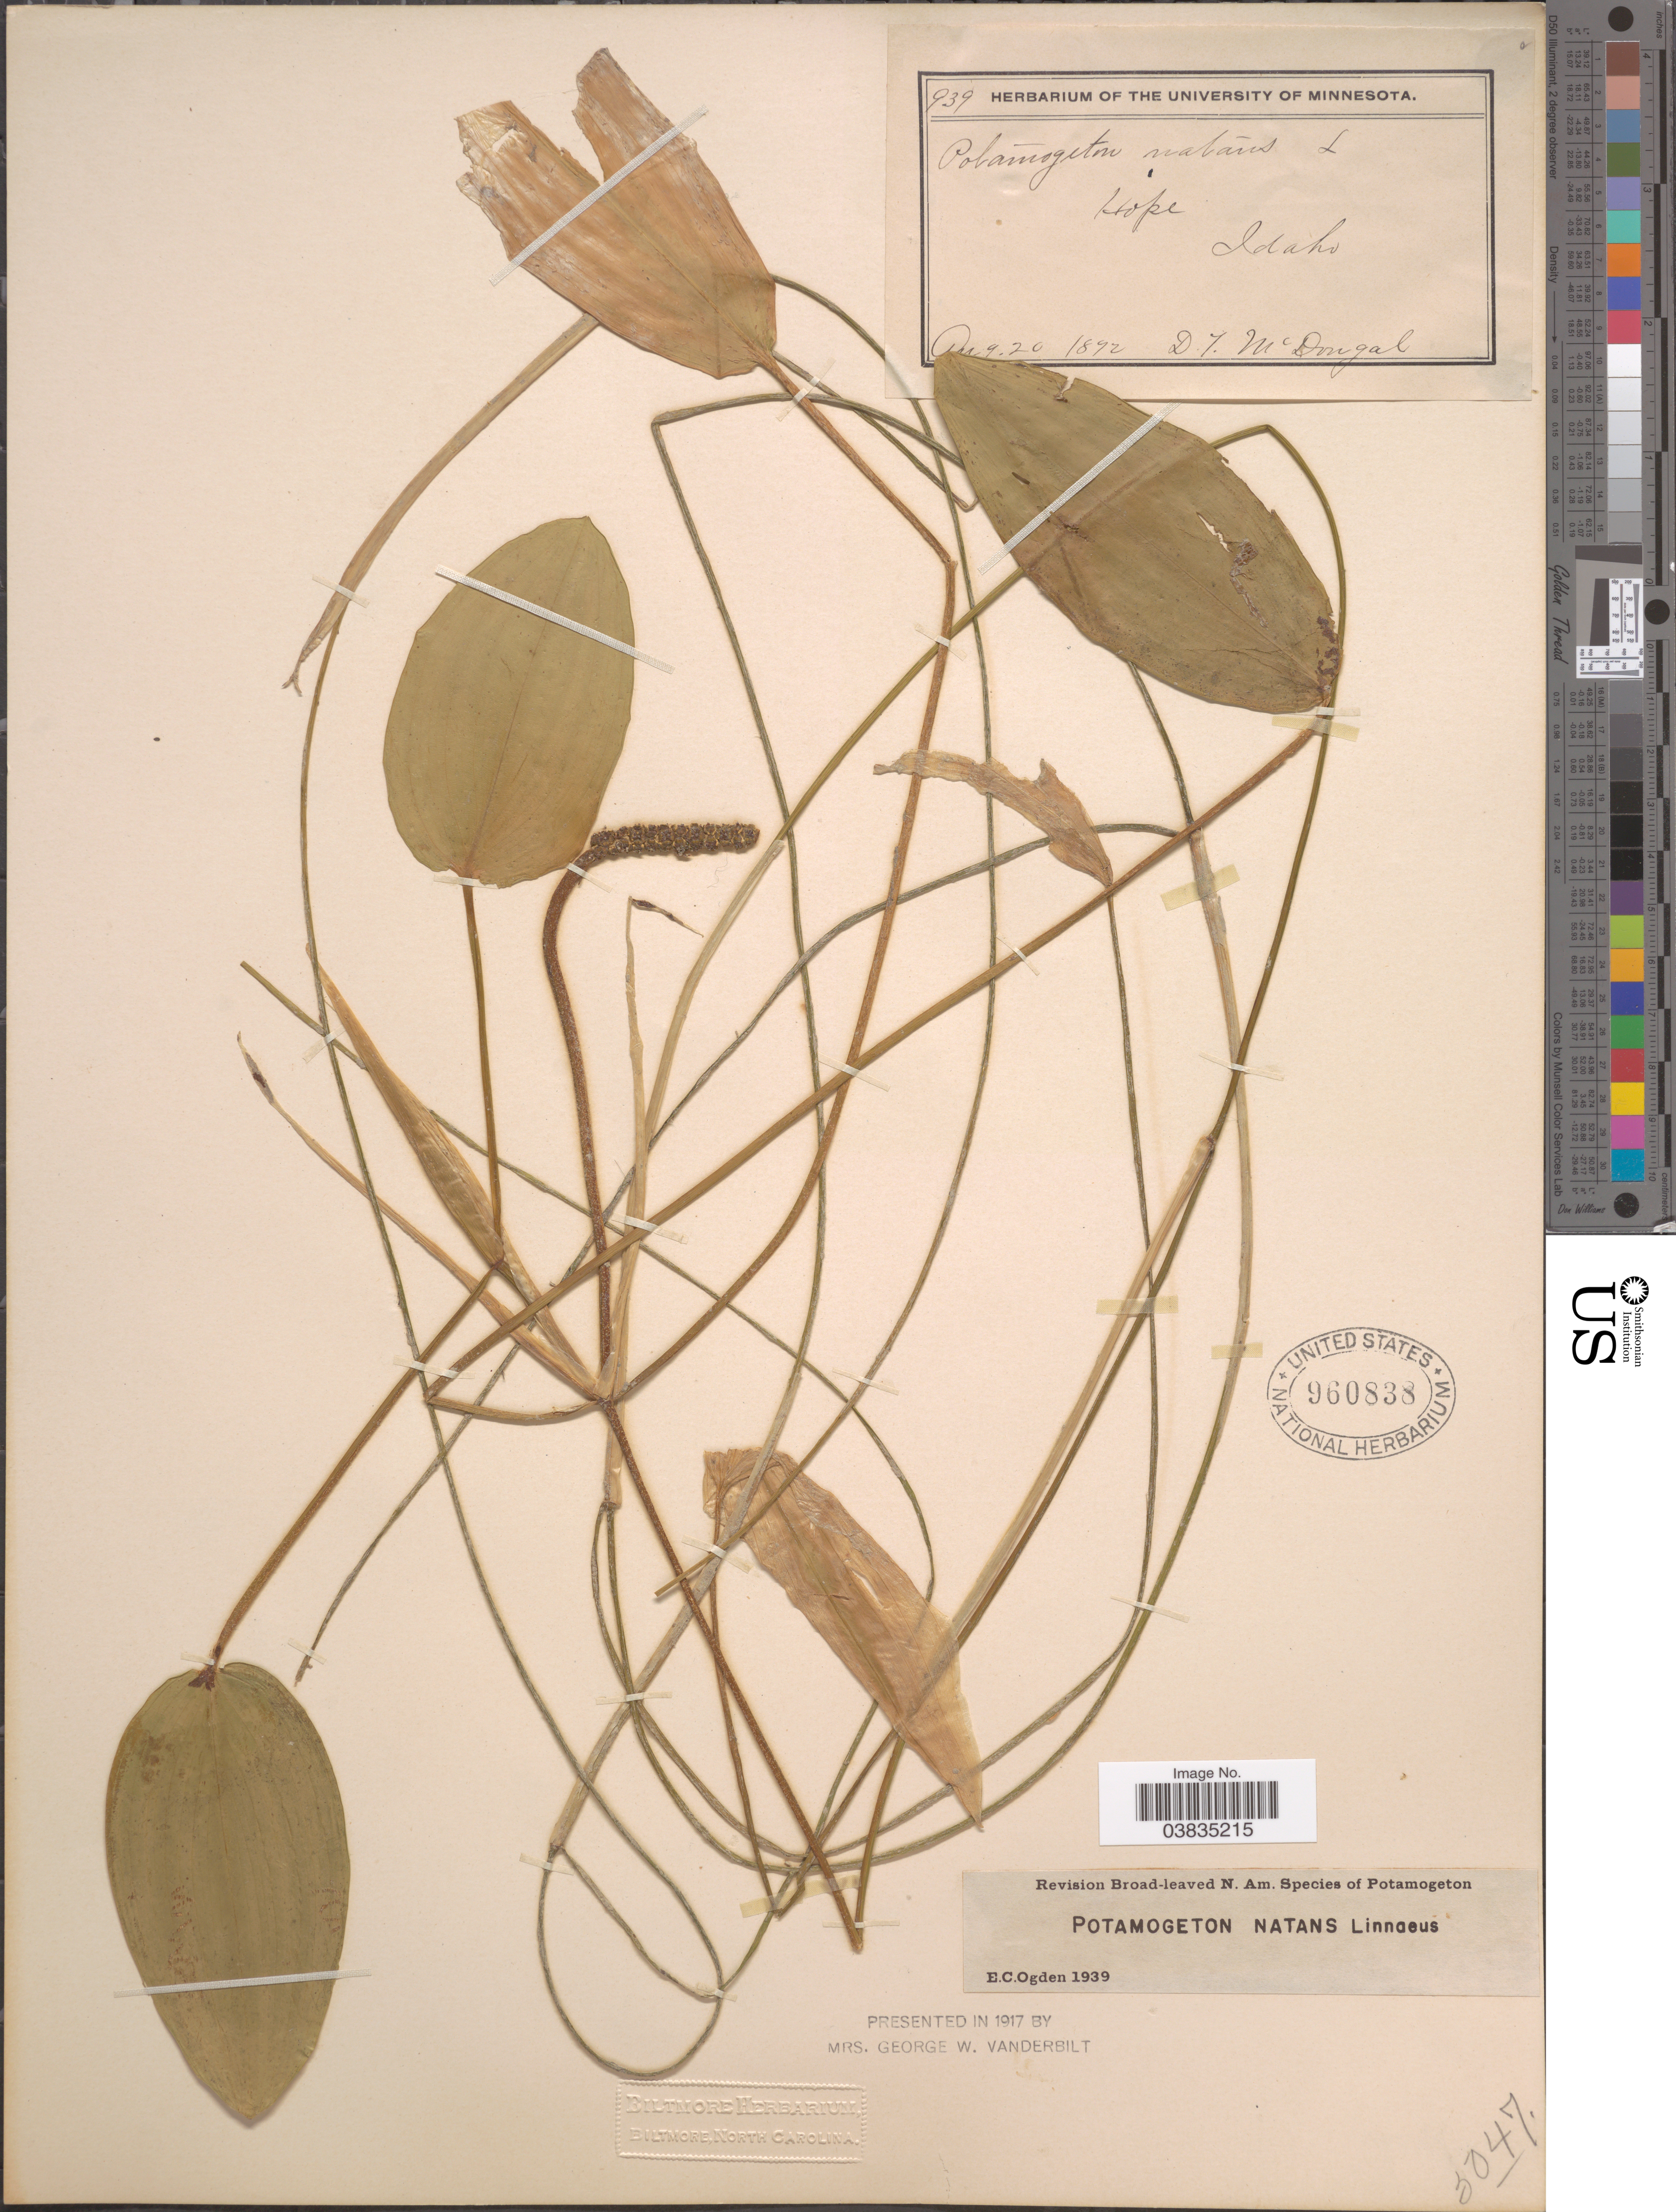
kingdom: Plantae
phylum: Tracheophyta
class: Liliopsida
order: Alismatales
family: Potamogetonaceae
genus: Potamogeton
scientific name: Potamogeton natans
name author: L.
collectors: D. Mcdougal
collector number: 939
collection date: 1892-08-20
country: United States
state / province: Idaho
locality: Hope.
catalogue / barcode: US 960838